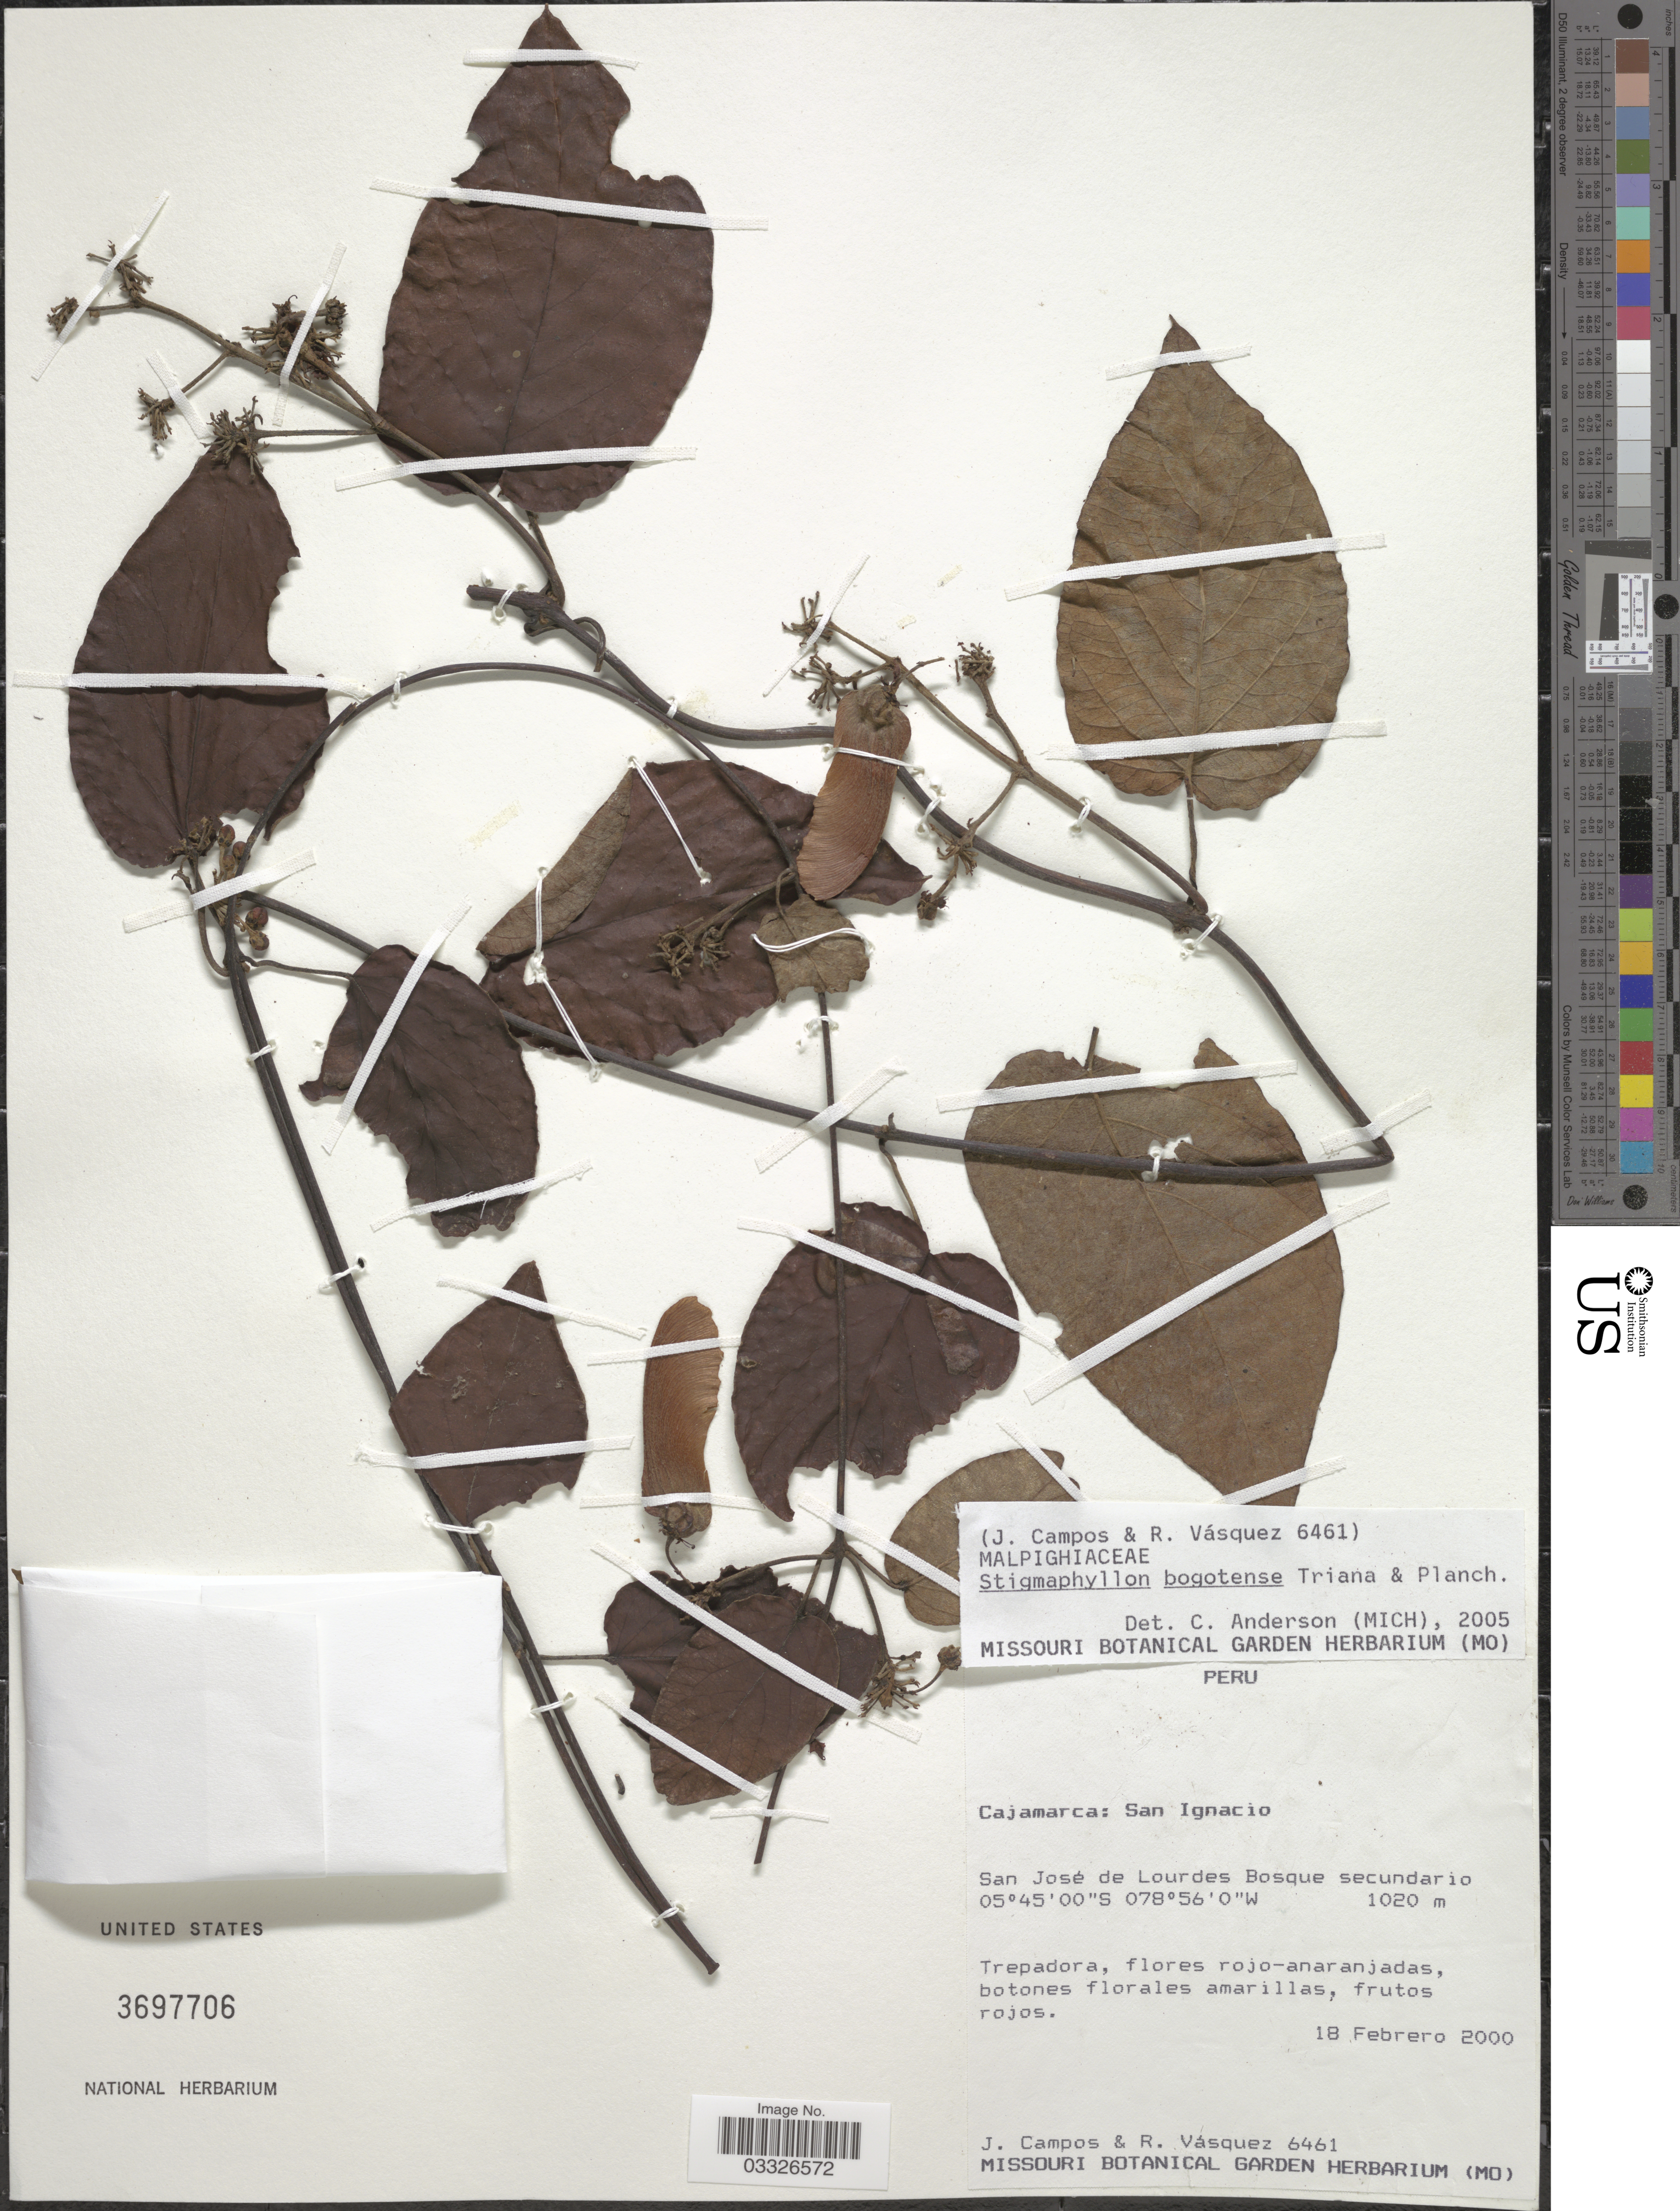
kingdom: Plantae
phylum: Tracheophyta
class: Magnoliopsida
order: Malpighiales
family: Malpighiaceae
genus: Stigmaphyllon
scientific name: Stigmaphyllon bogotense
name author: Triana & Planch.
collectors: J. Campos & R. Vásquez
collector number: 6461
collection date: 2000-02-18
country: Peru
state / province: Cajamarca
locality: San Ignacio. San José de Lourdes Bosque secundario.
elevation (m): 1020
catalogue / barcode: US 3697706